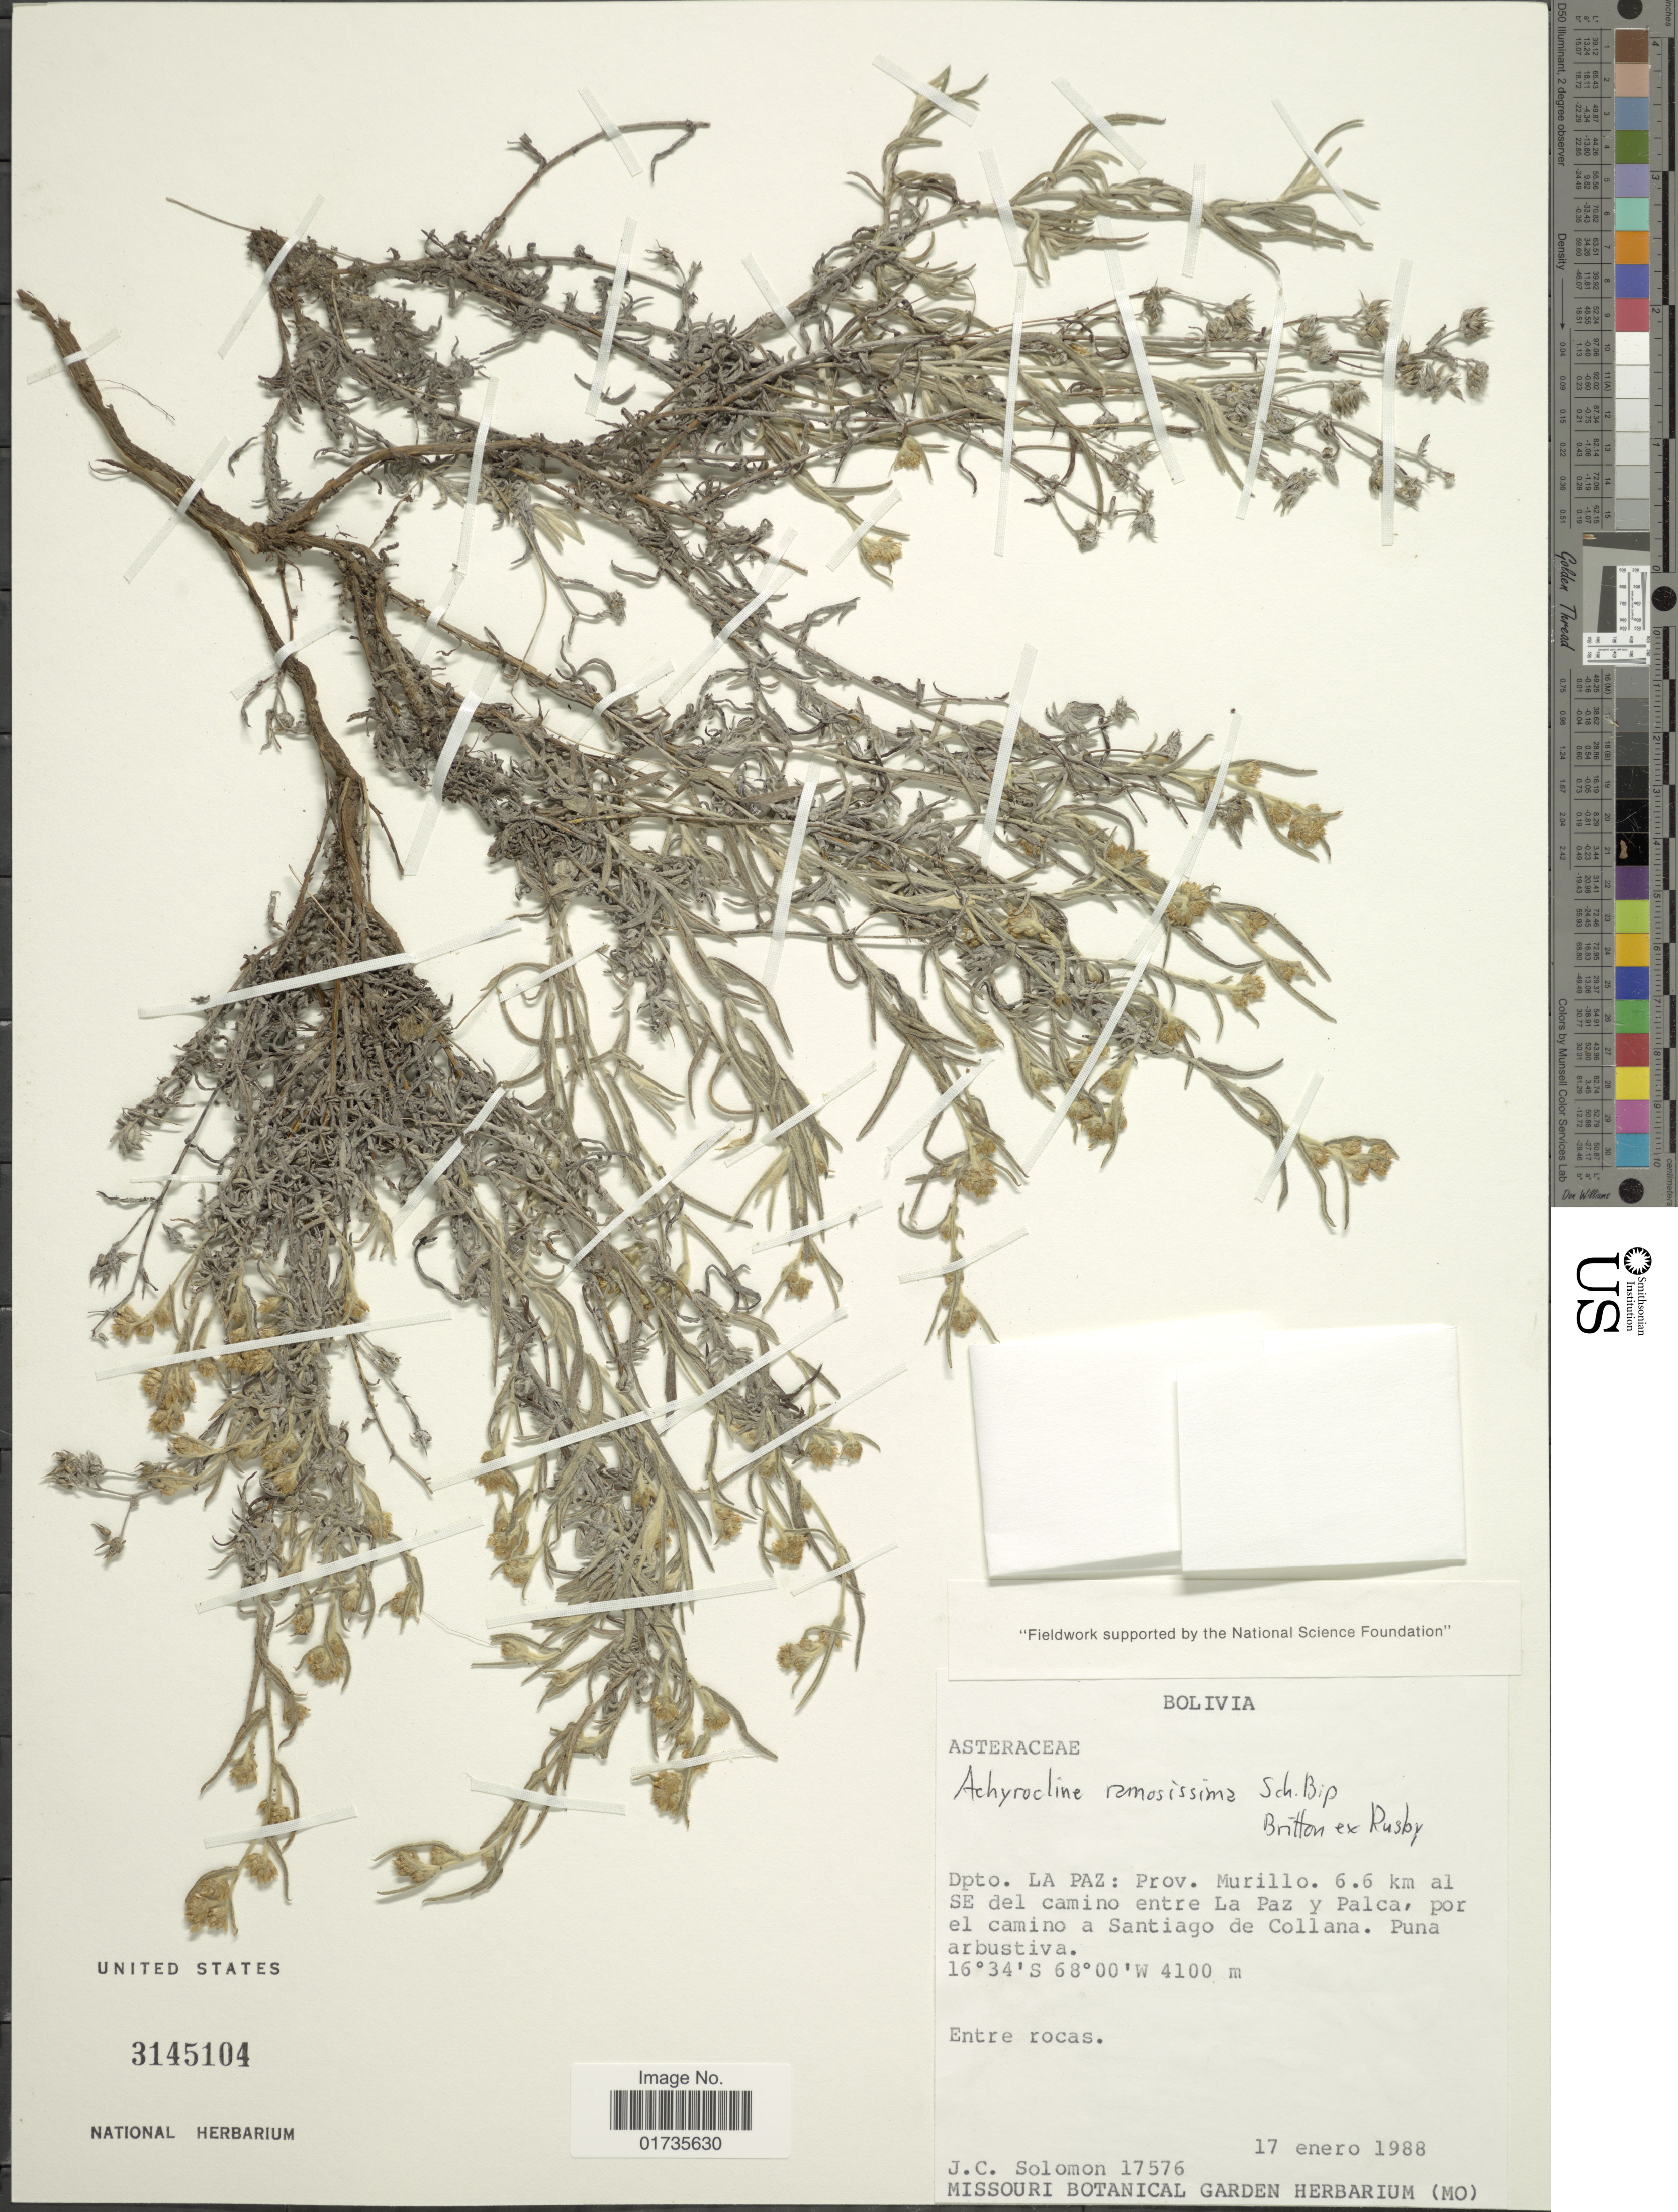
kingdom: Plantae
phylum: Tracheophyta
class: Magnoliopsida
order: Asterales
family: Asteraceae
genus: Achyrocline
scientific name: Achyrocline ramosissima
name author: (Sch. Bip.) Britton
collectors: J. C. Solomon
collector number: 17576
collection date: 1988-01-17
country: Bolivia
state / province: La Paz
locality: Bolivia. Dpto. La Paz: Prov. Murillo. 6.6 km al SE del camino entre La Paz y Palca por el camino a Santiago de Collana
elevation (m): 4100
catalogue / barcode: US 3145104